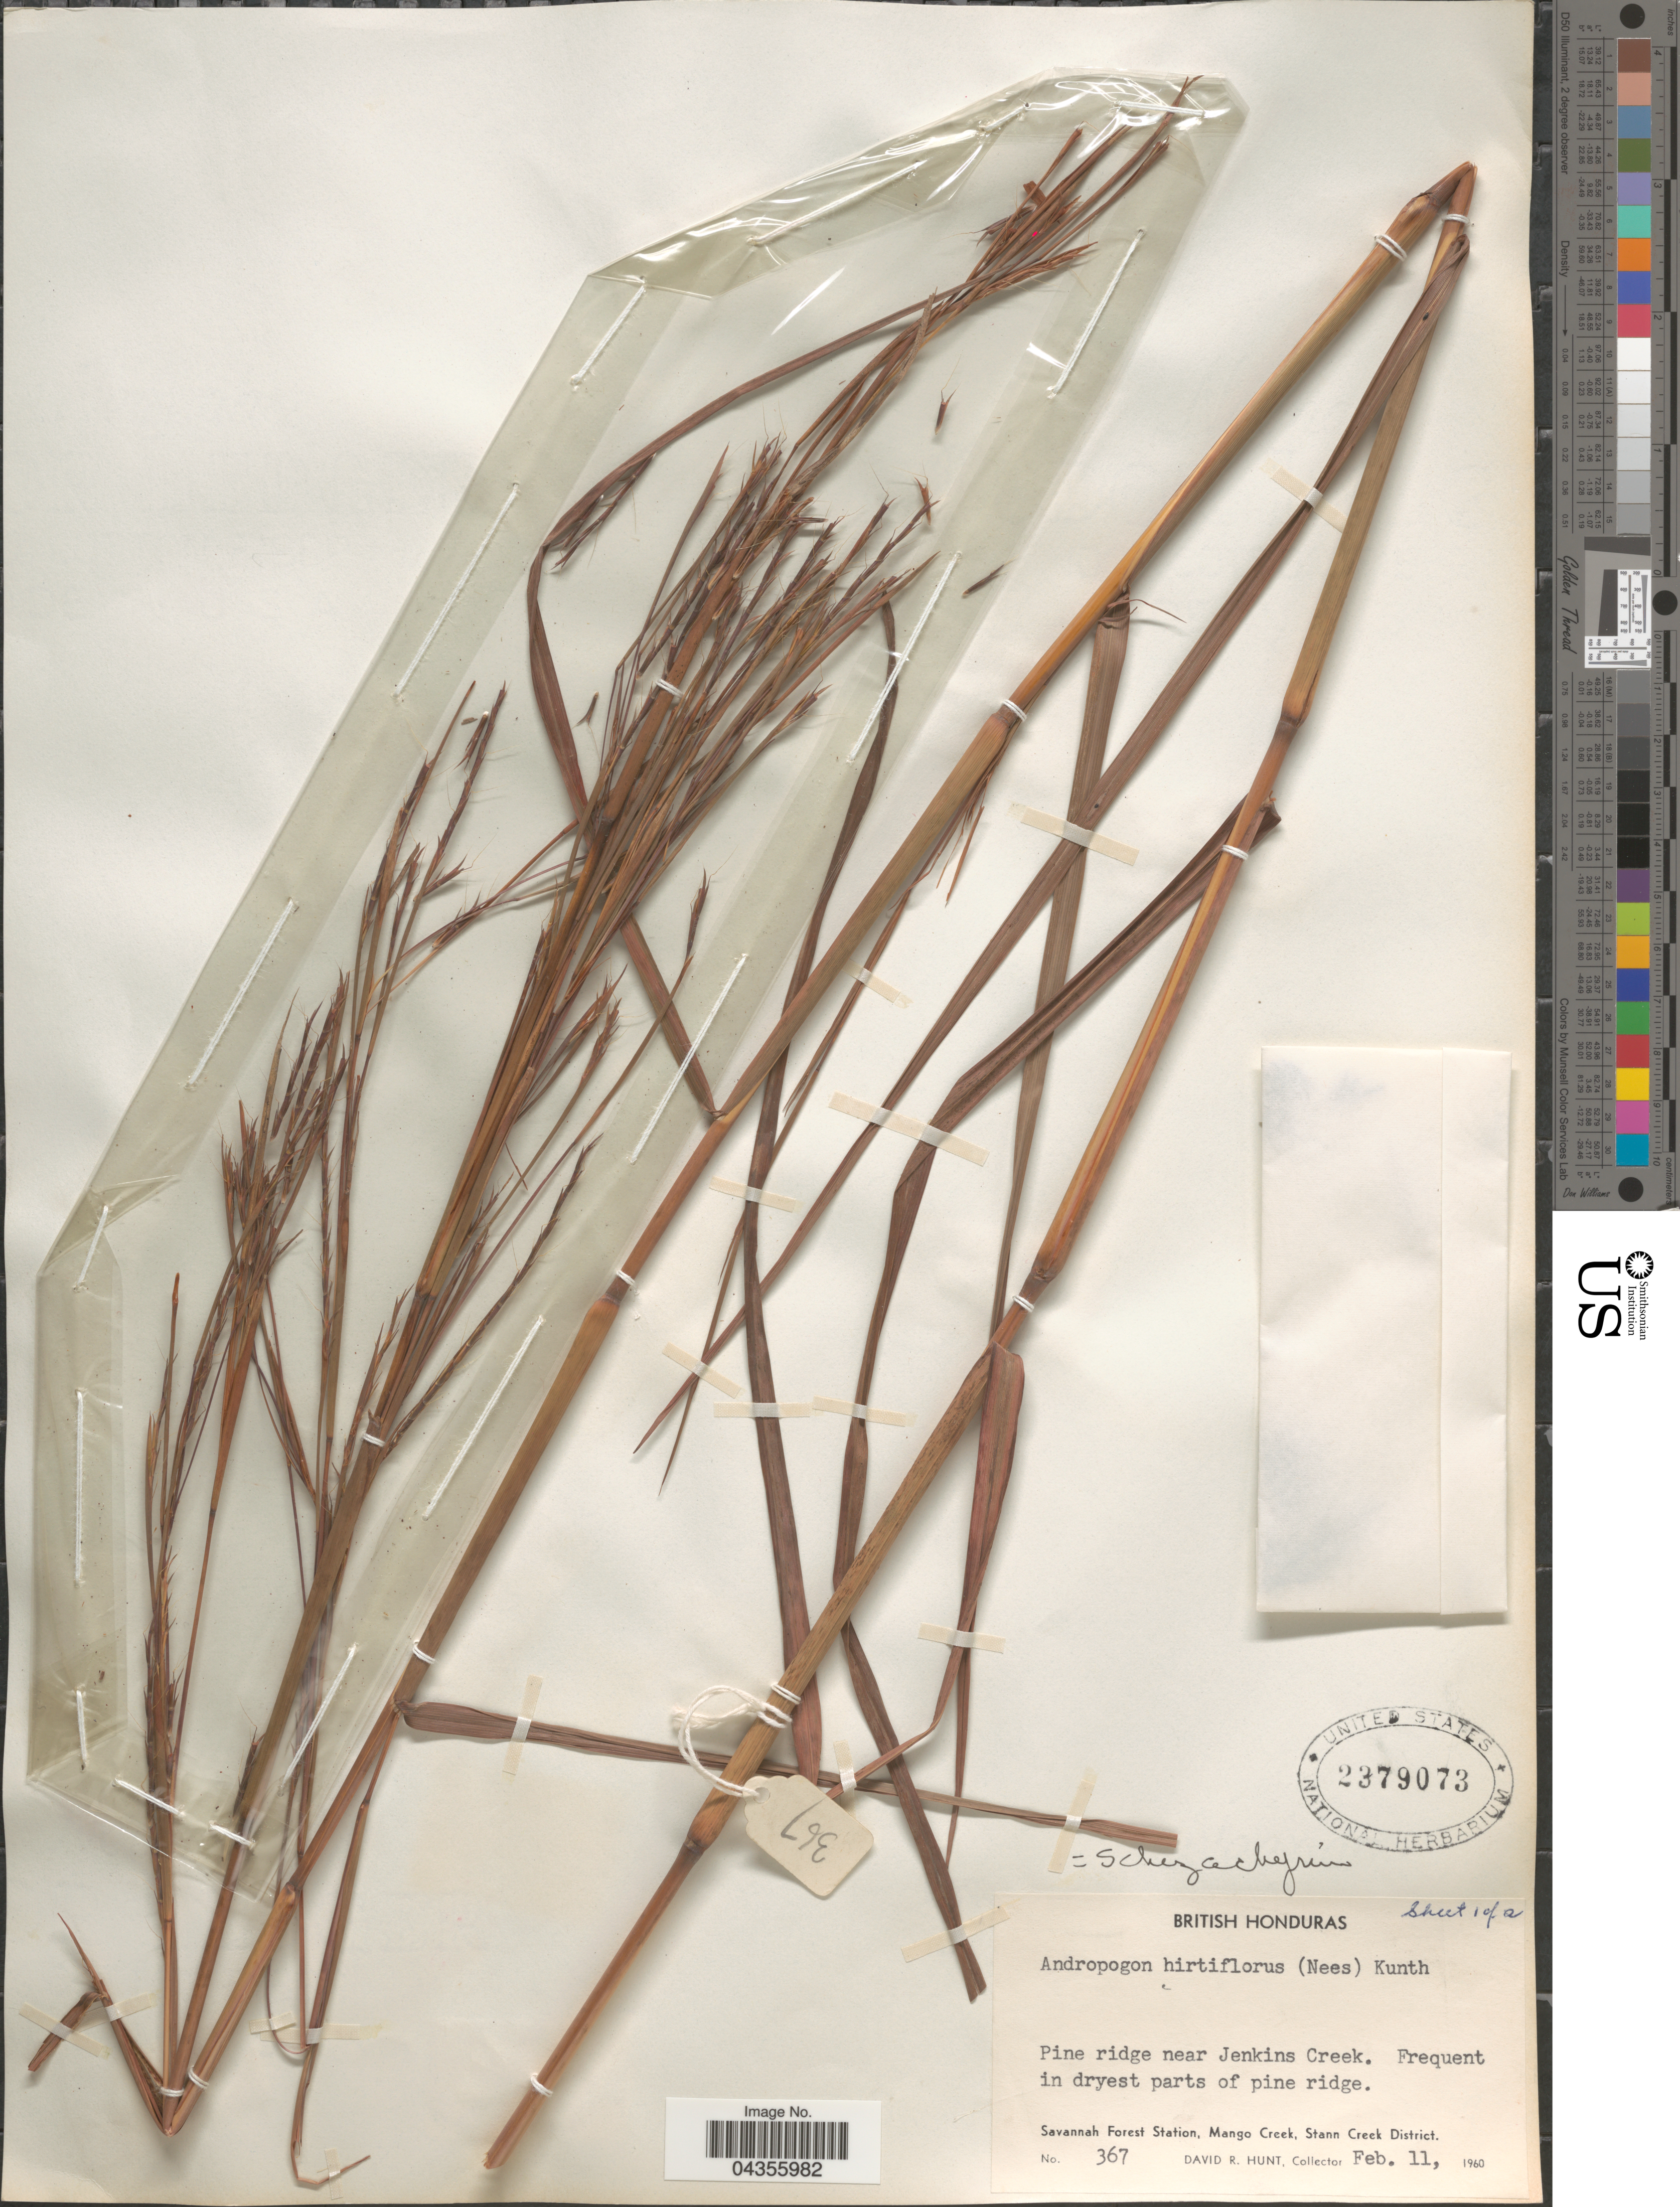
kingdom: Plantae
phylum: Tracheophyta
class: Liliopsida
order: Poales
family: Poaceae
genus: Schizachyrium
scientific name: Schizachyrium sp.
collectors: D. Hunt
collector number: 367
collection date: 1960-02-11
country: Belize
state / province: Stann Creek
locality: British Honduras. Pine ridge near Jenkins Creek. Savannah Forest Station, Mango Creek, Stann Creek District.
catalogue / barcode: US 2379073